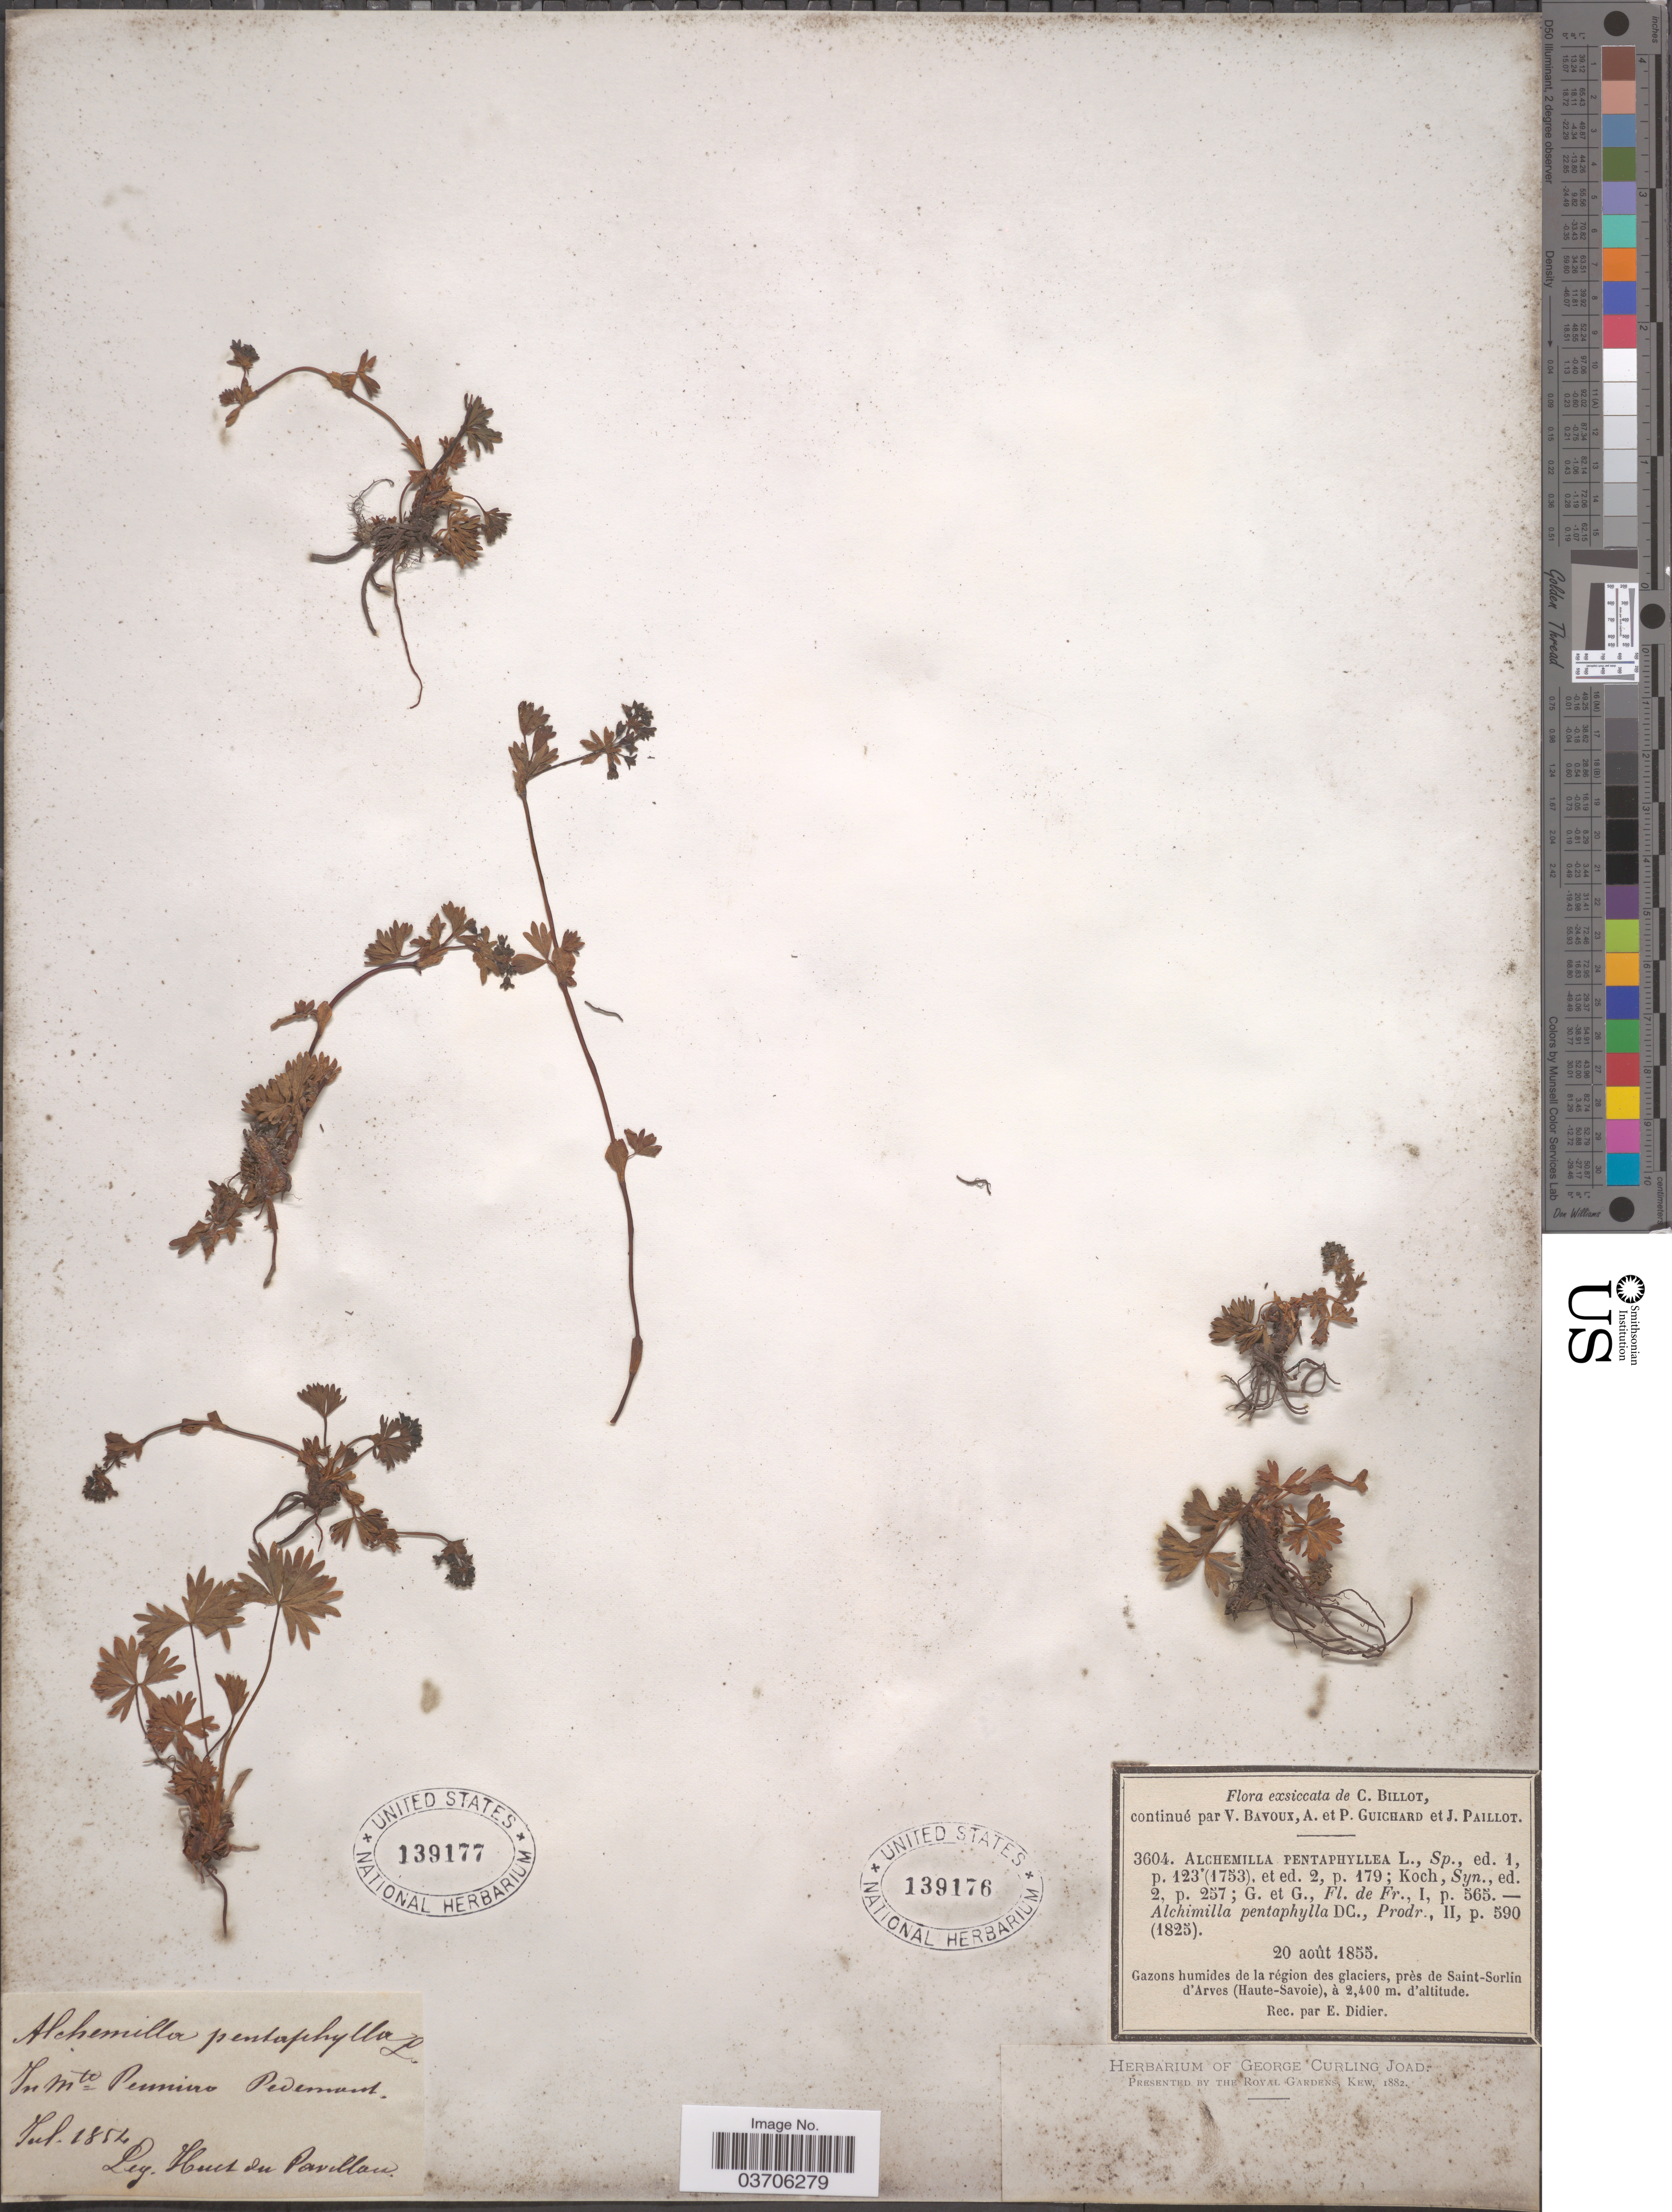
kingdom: Plantae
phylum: Tracheophyta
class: Magnoliopsida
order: Rosales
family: Rosaceae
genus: Alchemilla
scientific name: Alchemilla pentaphylla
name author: L.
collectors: Huet du Pavillon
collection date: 1884-07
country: Italy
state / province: Piedmont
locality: In Mte Pennino Pedemont.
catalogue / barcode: US 139177-2